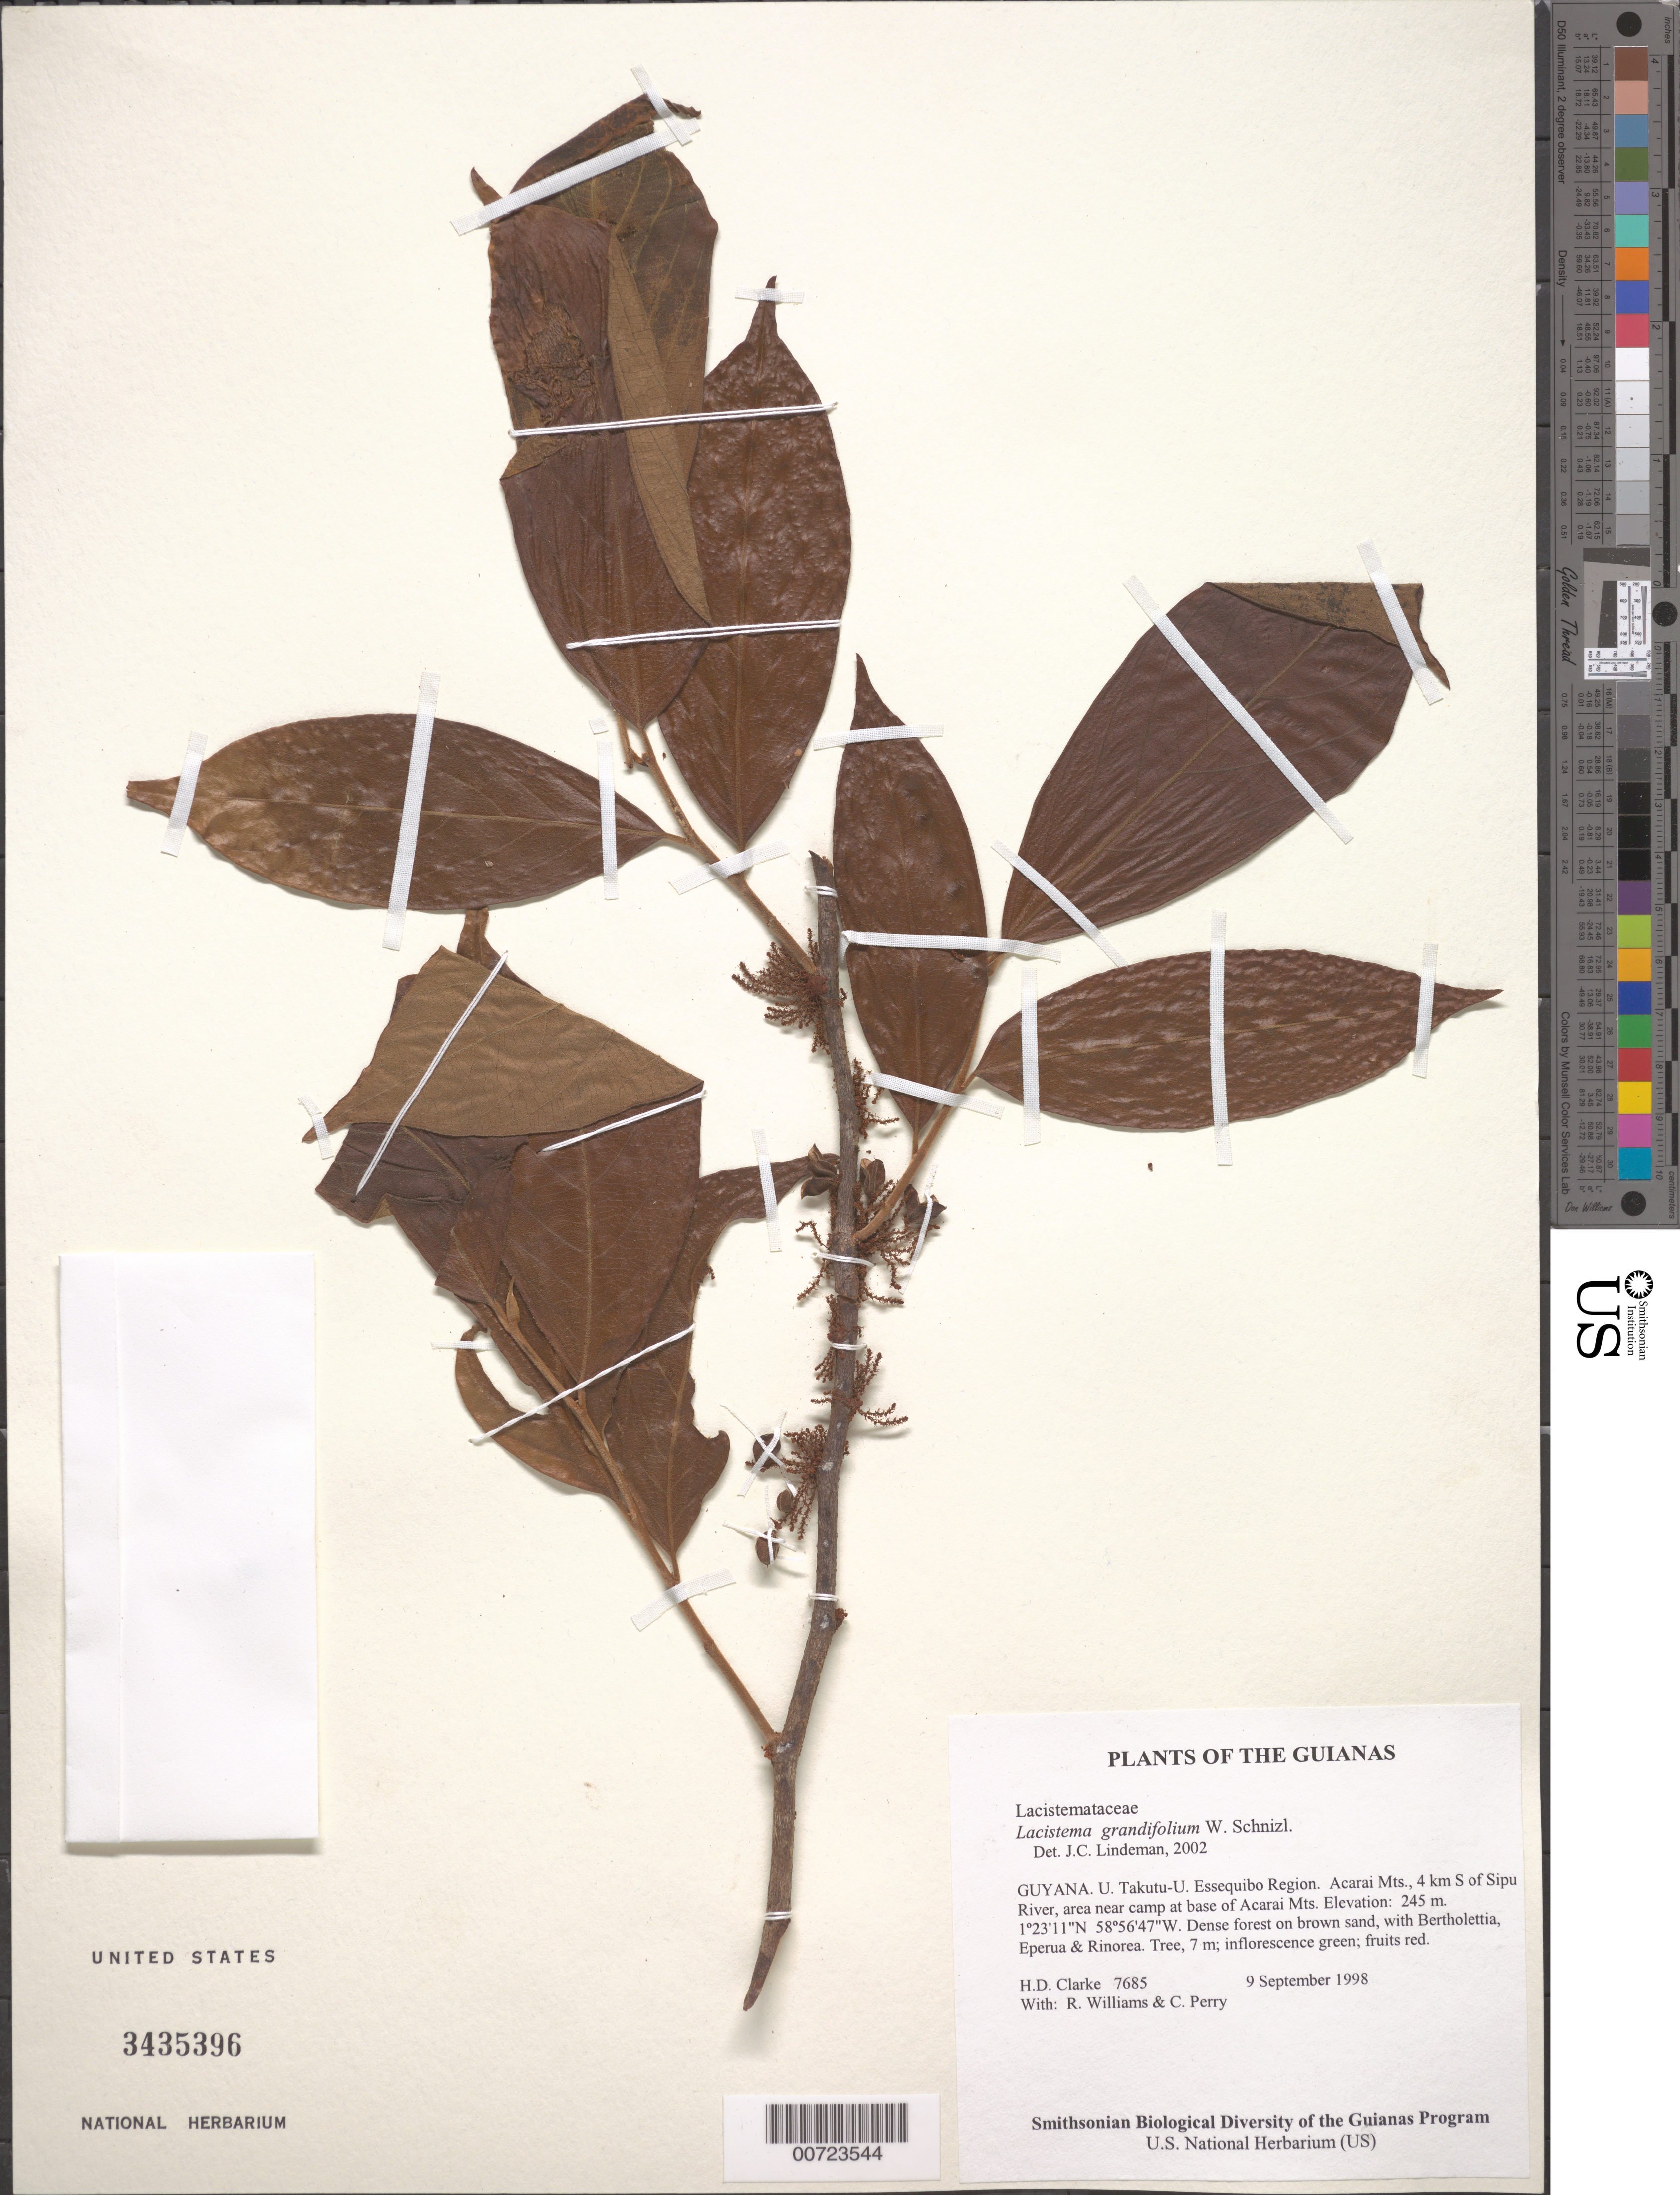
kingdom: Plantae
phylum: Tracheophyta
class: Magnoliopsida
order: Malpighiales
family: Lacistemataceae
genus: Lacistema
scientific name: Lacistema grandifolium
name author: Schnizl.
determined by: Lindeman, J. C.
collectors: H. D. Clarke, R. Williams & C. Perry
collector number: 7685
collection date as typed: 9 September 1998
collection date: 1998-09-09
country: Guyana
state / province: U. Takutu-U. Essequibo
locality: Acarai Mts., 4 km S of Sipu River, area near camp at base of Acarai Mts.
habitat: Dense forest on brown sand, with Bertholettia, Eperua & Rinorea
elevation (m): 245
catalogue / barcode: US 3435396